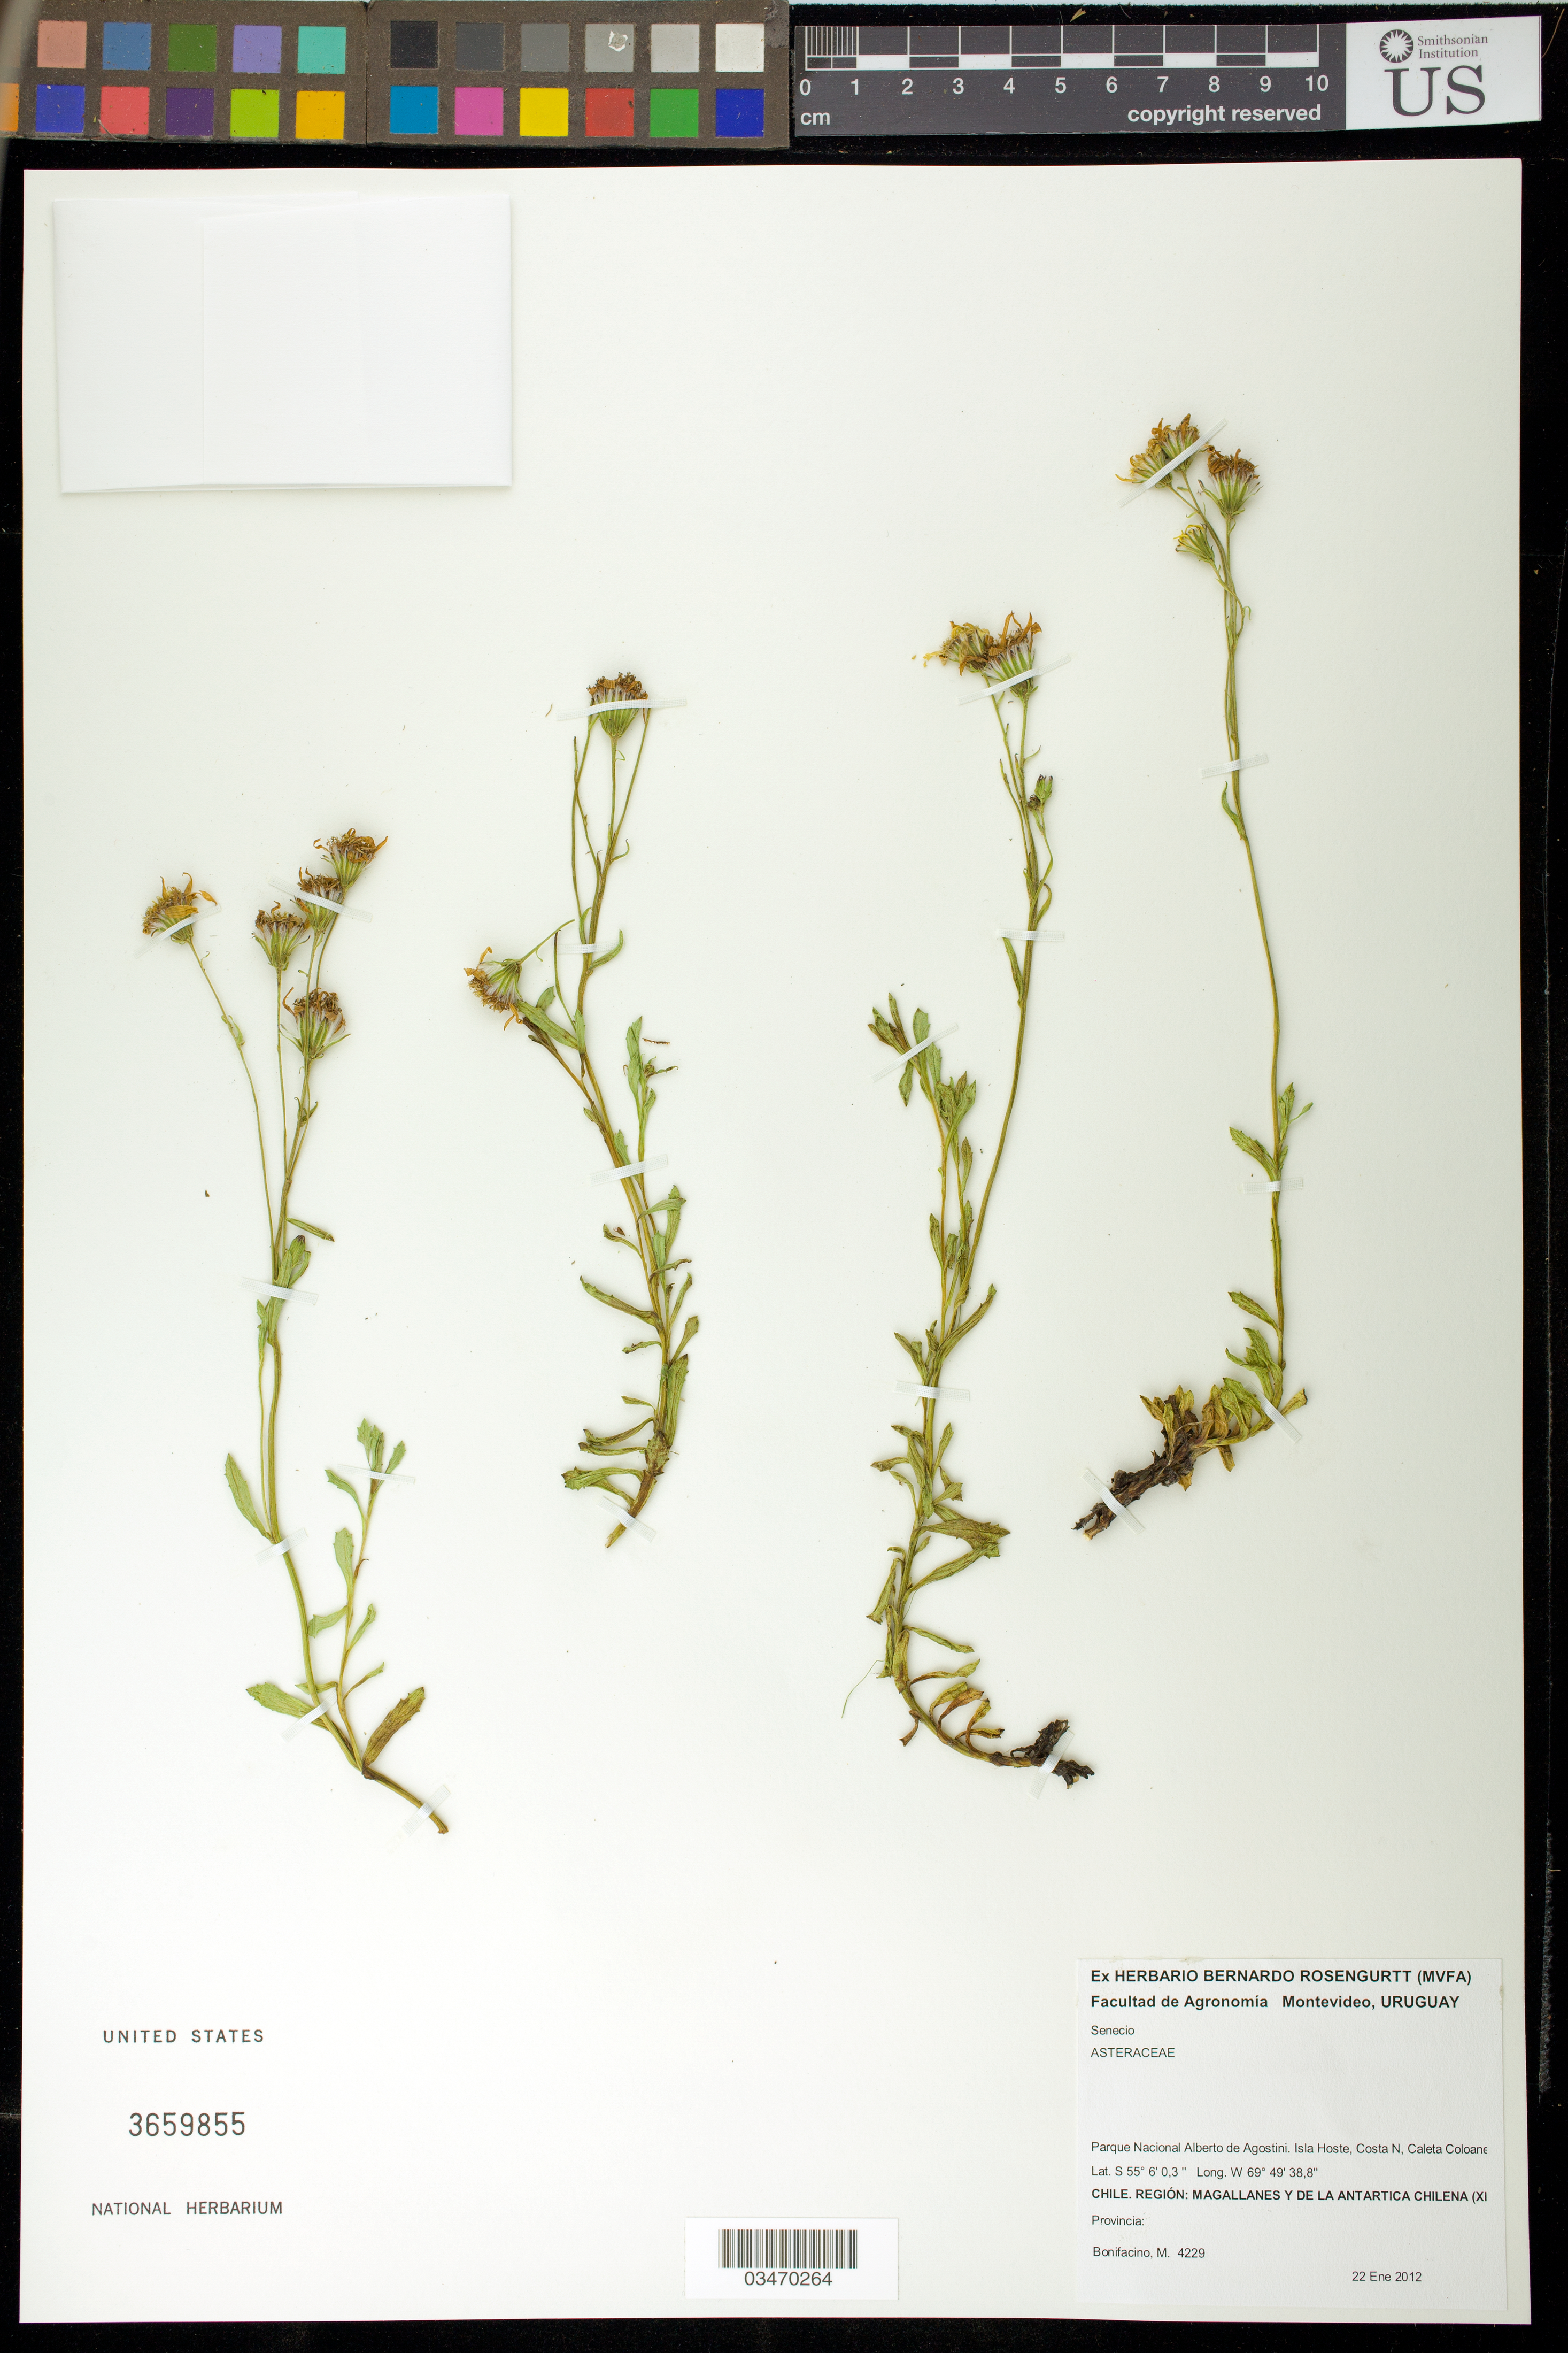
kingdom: Plantae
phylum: Tracheophyta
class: Magnoliopsida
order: Asterales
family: Asteraceae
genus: Senecio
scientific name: Senecio sp.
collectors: M. Bonifacino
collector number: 4229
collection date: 2012-01-22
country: Chile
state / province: Magallanes y de la Antártica Chilena (XII)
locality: Parque Nacional Alberto de Agostini, Isla Hoste, Costa N, Caleta Coloane.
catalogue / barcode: US 3659855